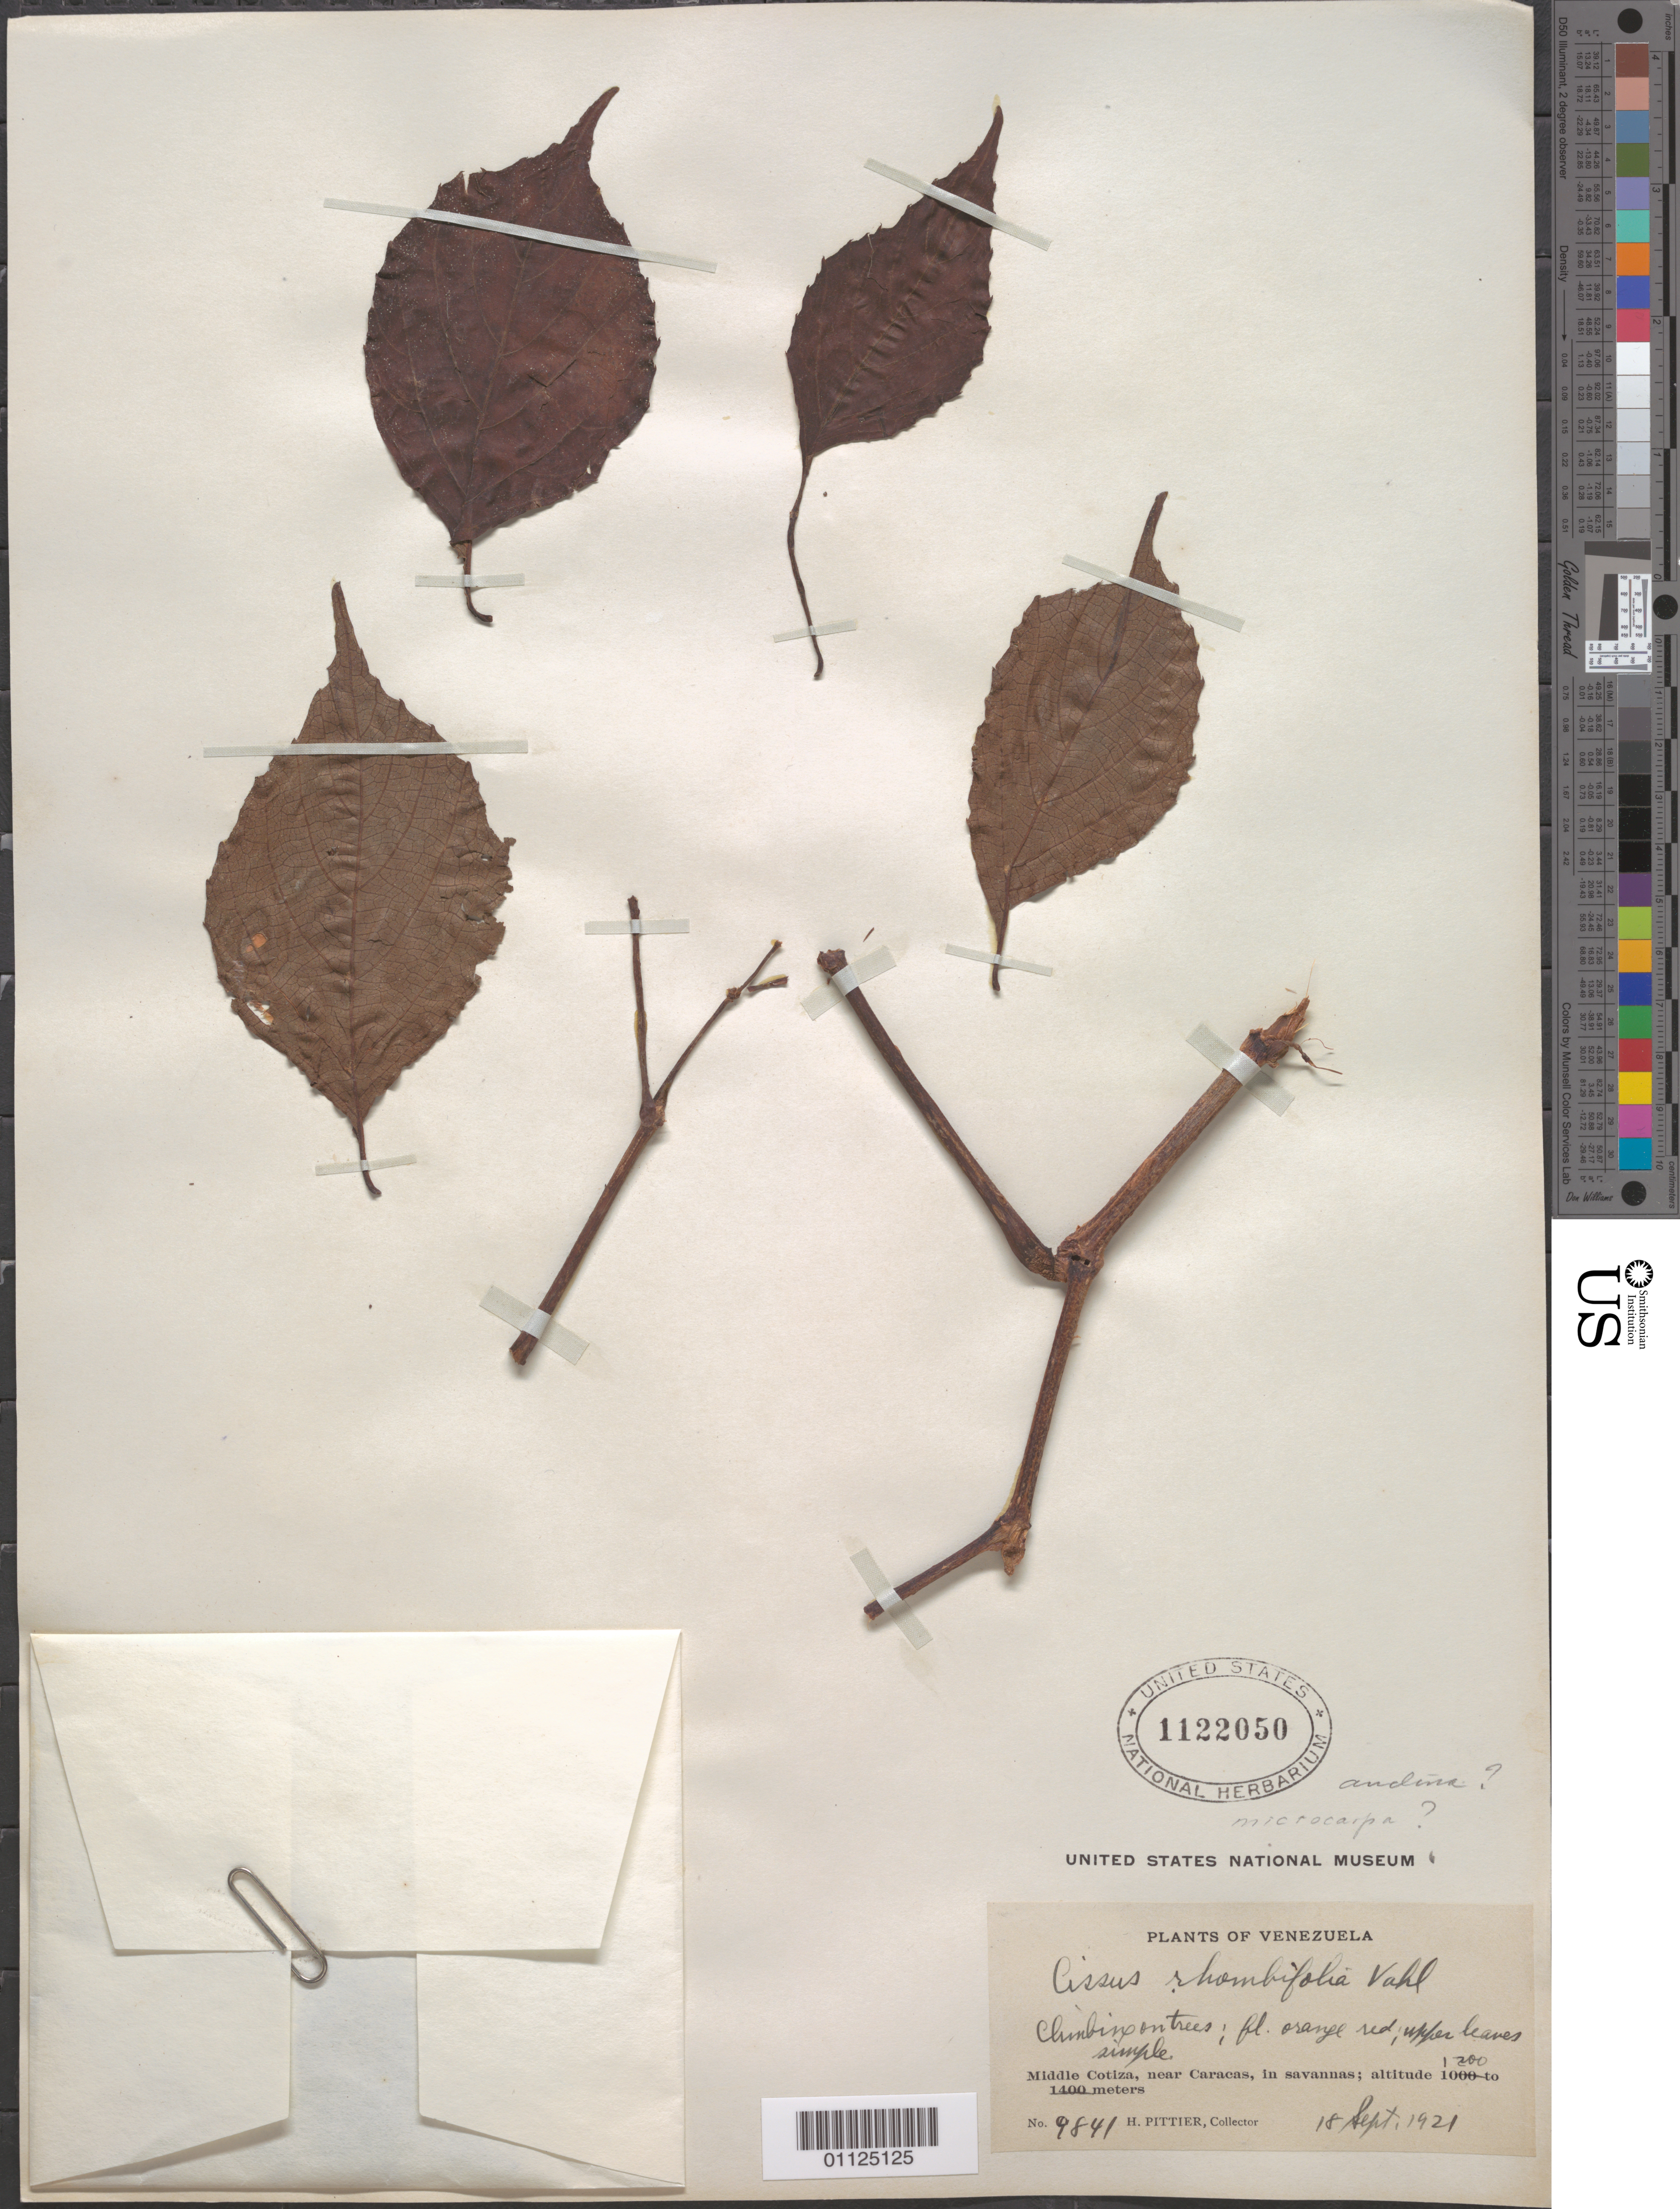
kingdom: Plantae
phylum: Tracheophyta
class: Magnoliopsida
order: Vitales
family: Vitaceae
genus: Cissus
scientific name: Cissus obliqua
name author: Ruiz & Pav.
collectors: H. F. Pittier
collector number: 9841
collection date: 1921-09-18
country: Venezuela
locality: Middle Cotiza, near Caracas.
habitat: Climbing on trees. In savannas.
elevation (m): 1200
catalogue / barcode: US 1122050